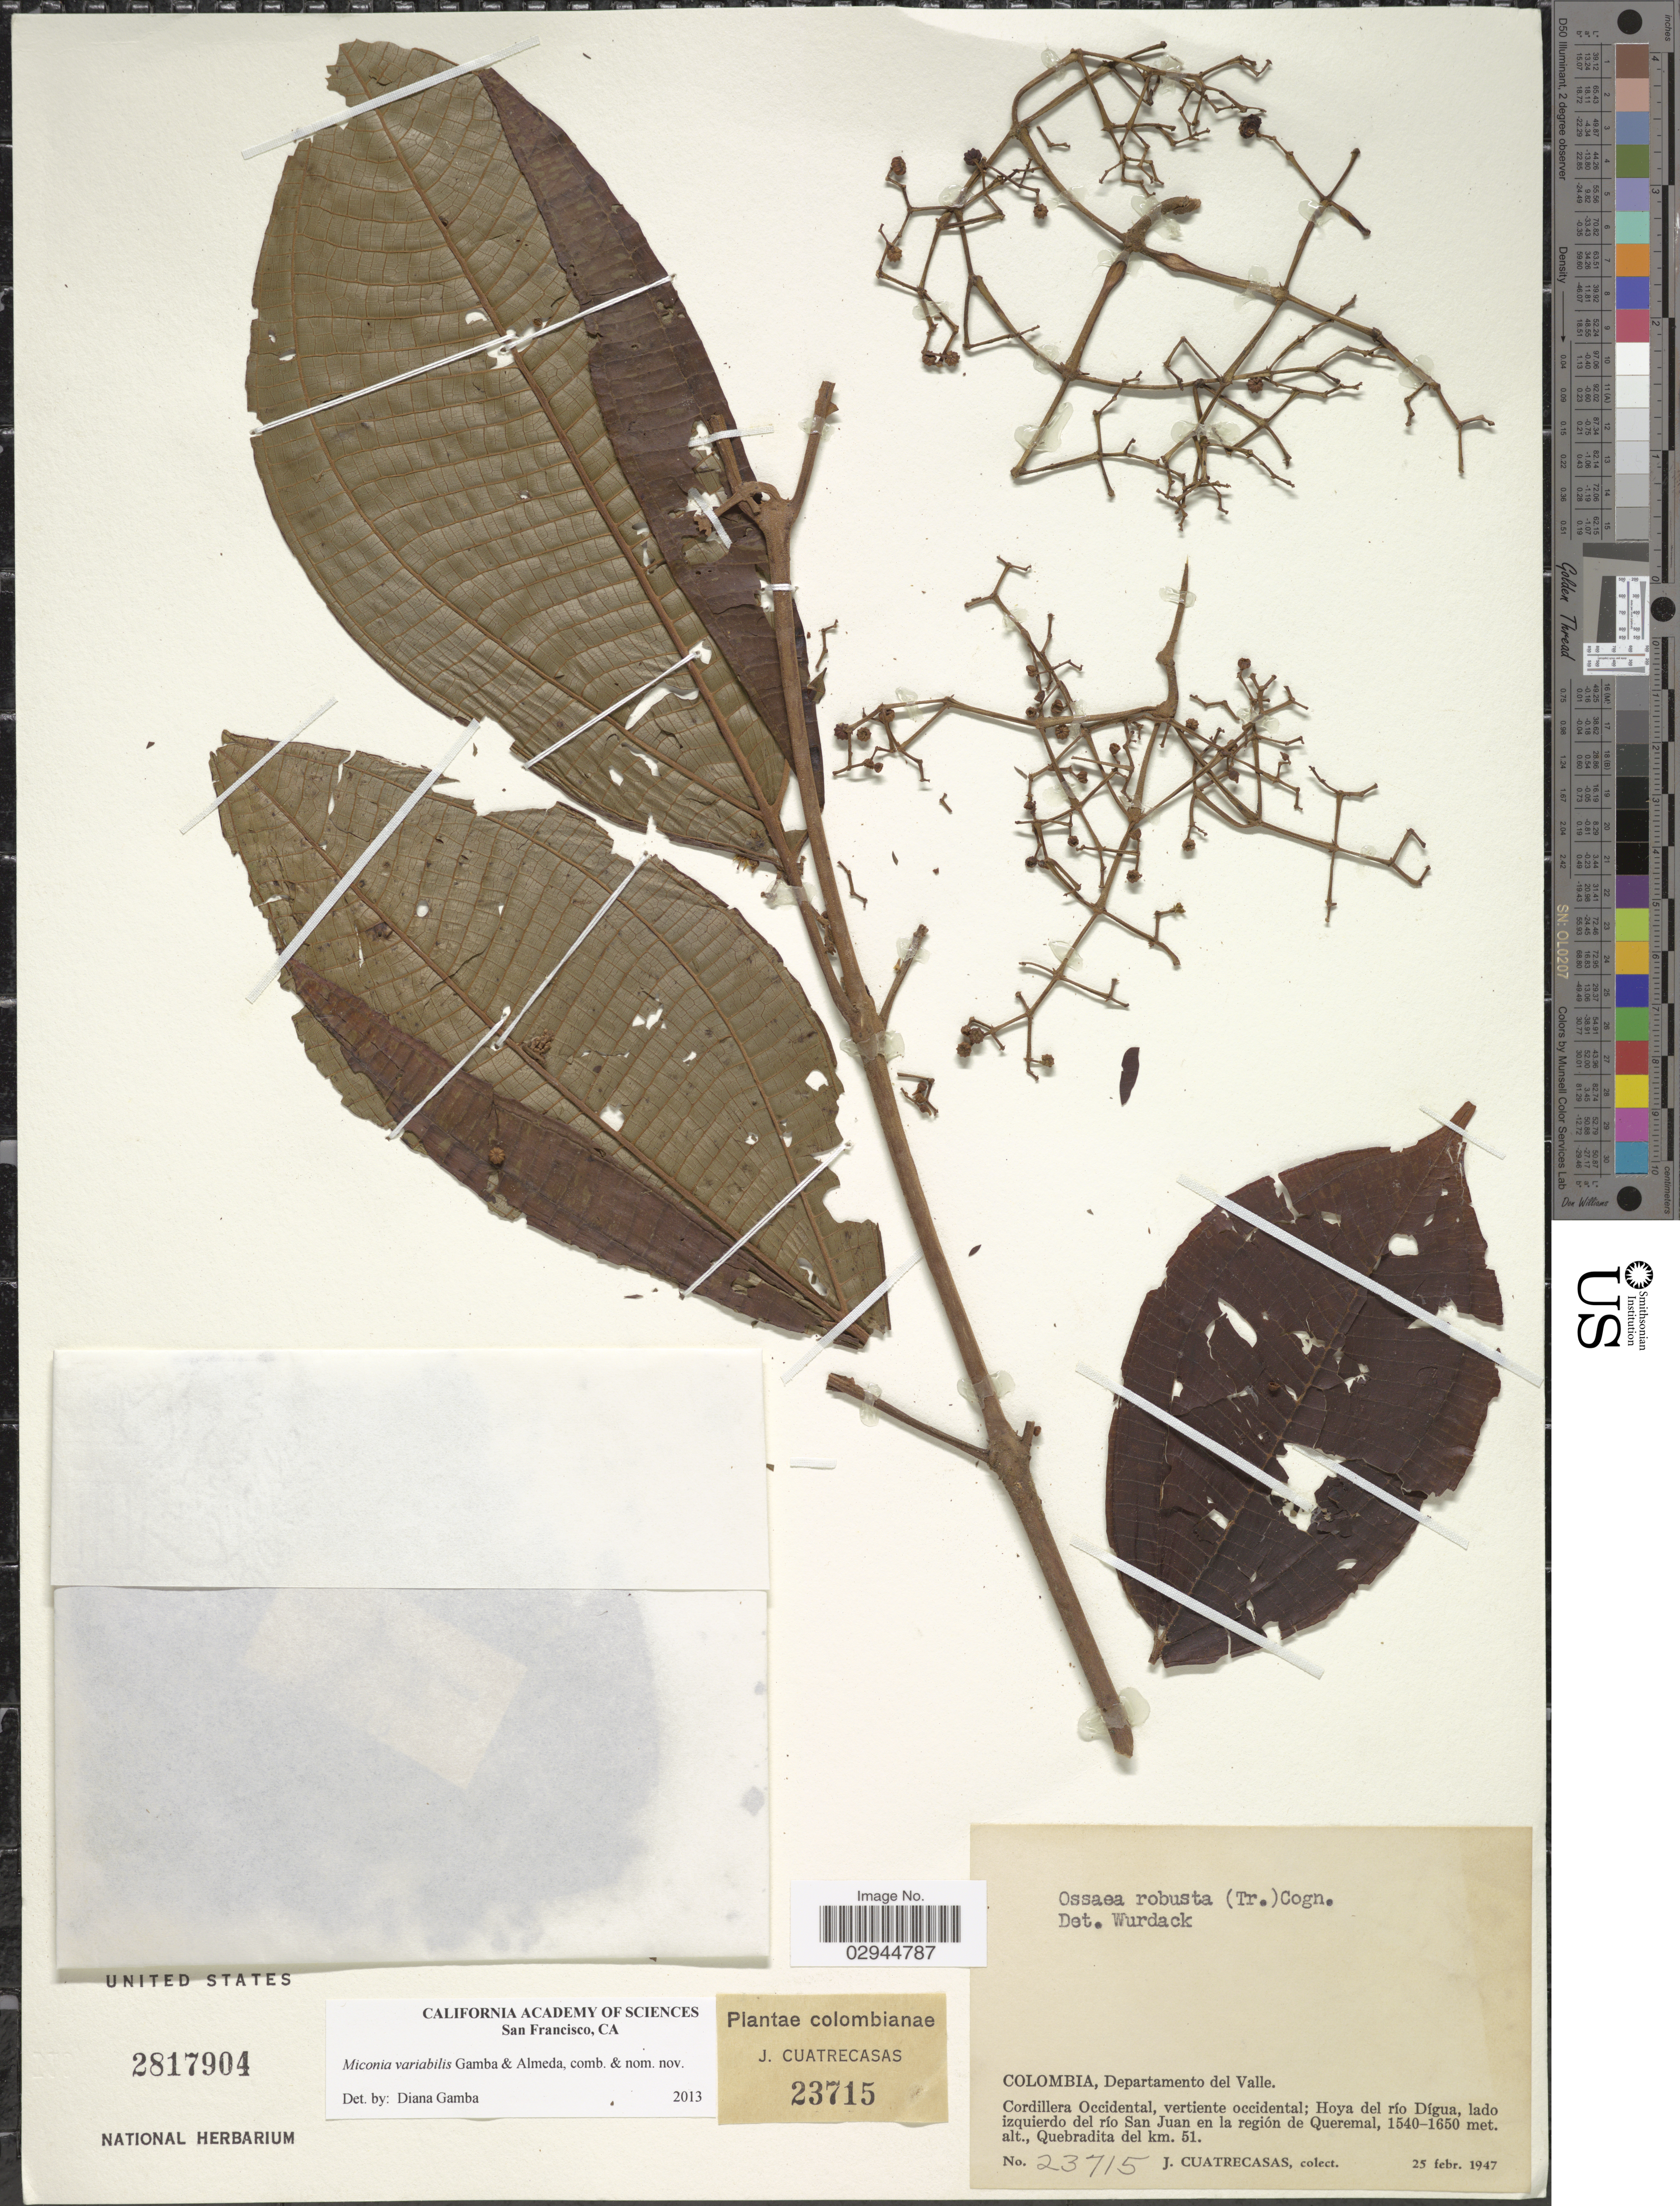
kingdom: Plantae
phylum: Tracheophyta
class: Magnoliopsida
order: Myrtales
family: Melastomataceae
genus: Miconia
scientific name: Miconia variabilis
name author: Gamba & Almeda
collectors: J. Cuatrecasas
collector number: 23715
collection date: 1947-02-25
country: Colombia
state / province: Valle del Cauca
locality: Departamento del Valle. Cordillera Occidental, vertiente occidental; Hoya del río Dígua, lado izquierdo del río San Juan en la región de Queremal. Quebradita del km 51.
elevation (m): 1540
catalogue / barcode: US 2817904